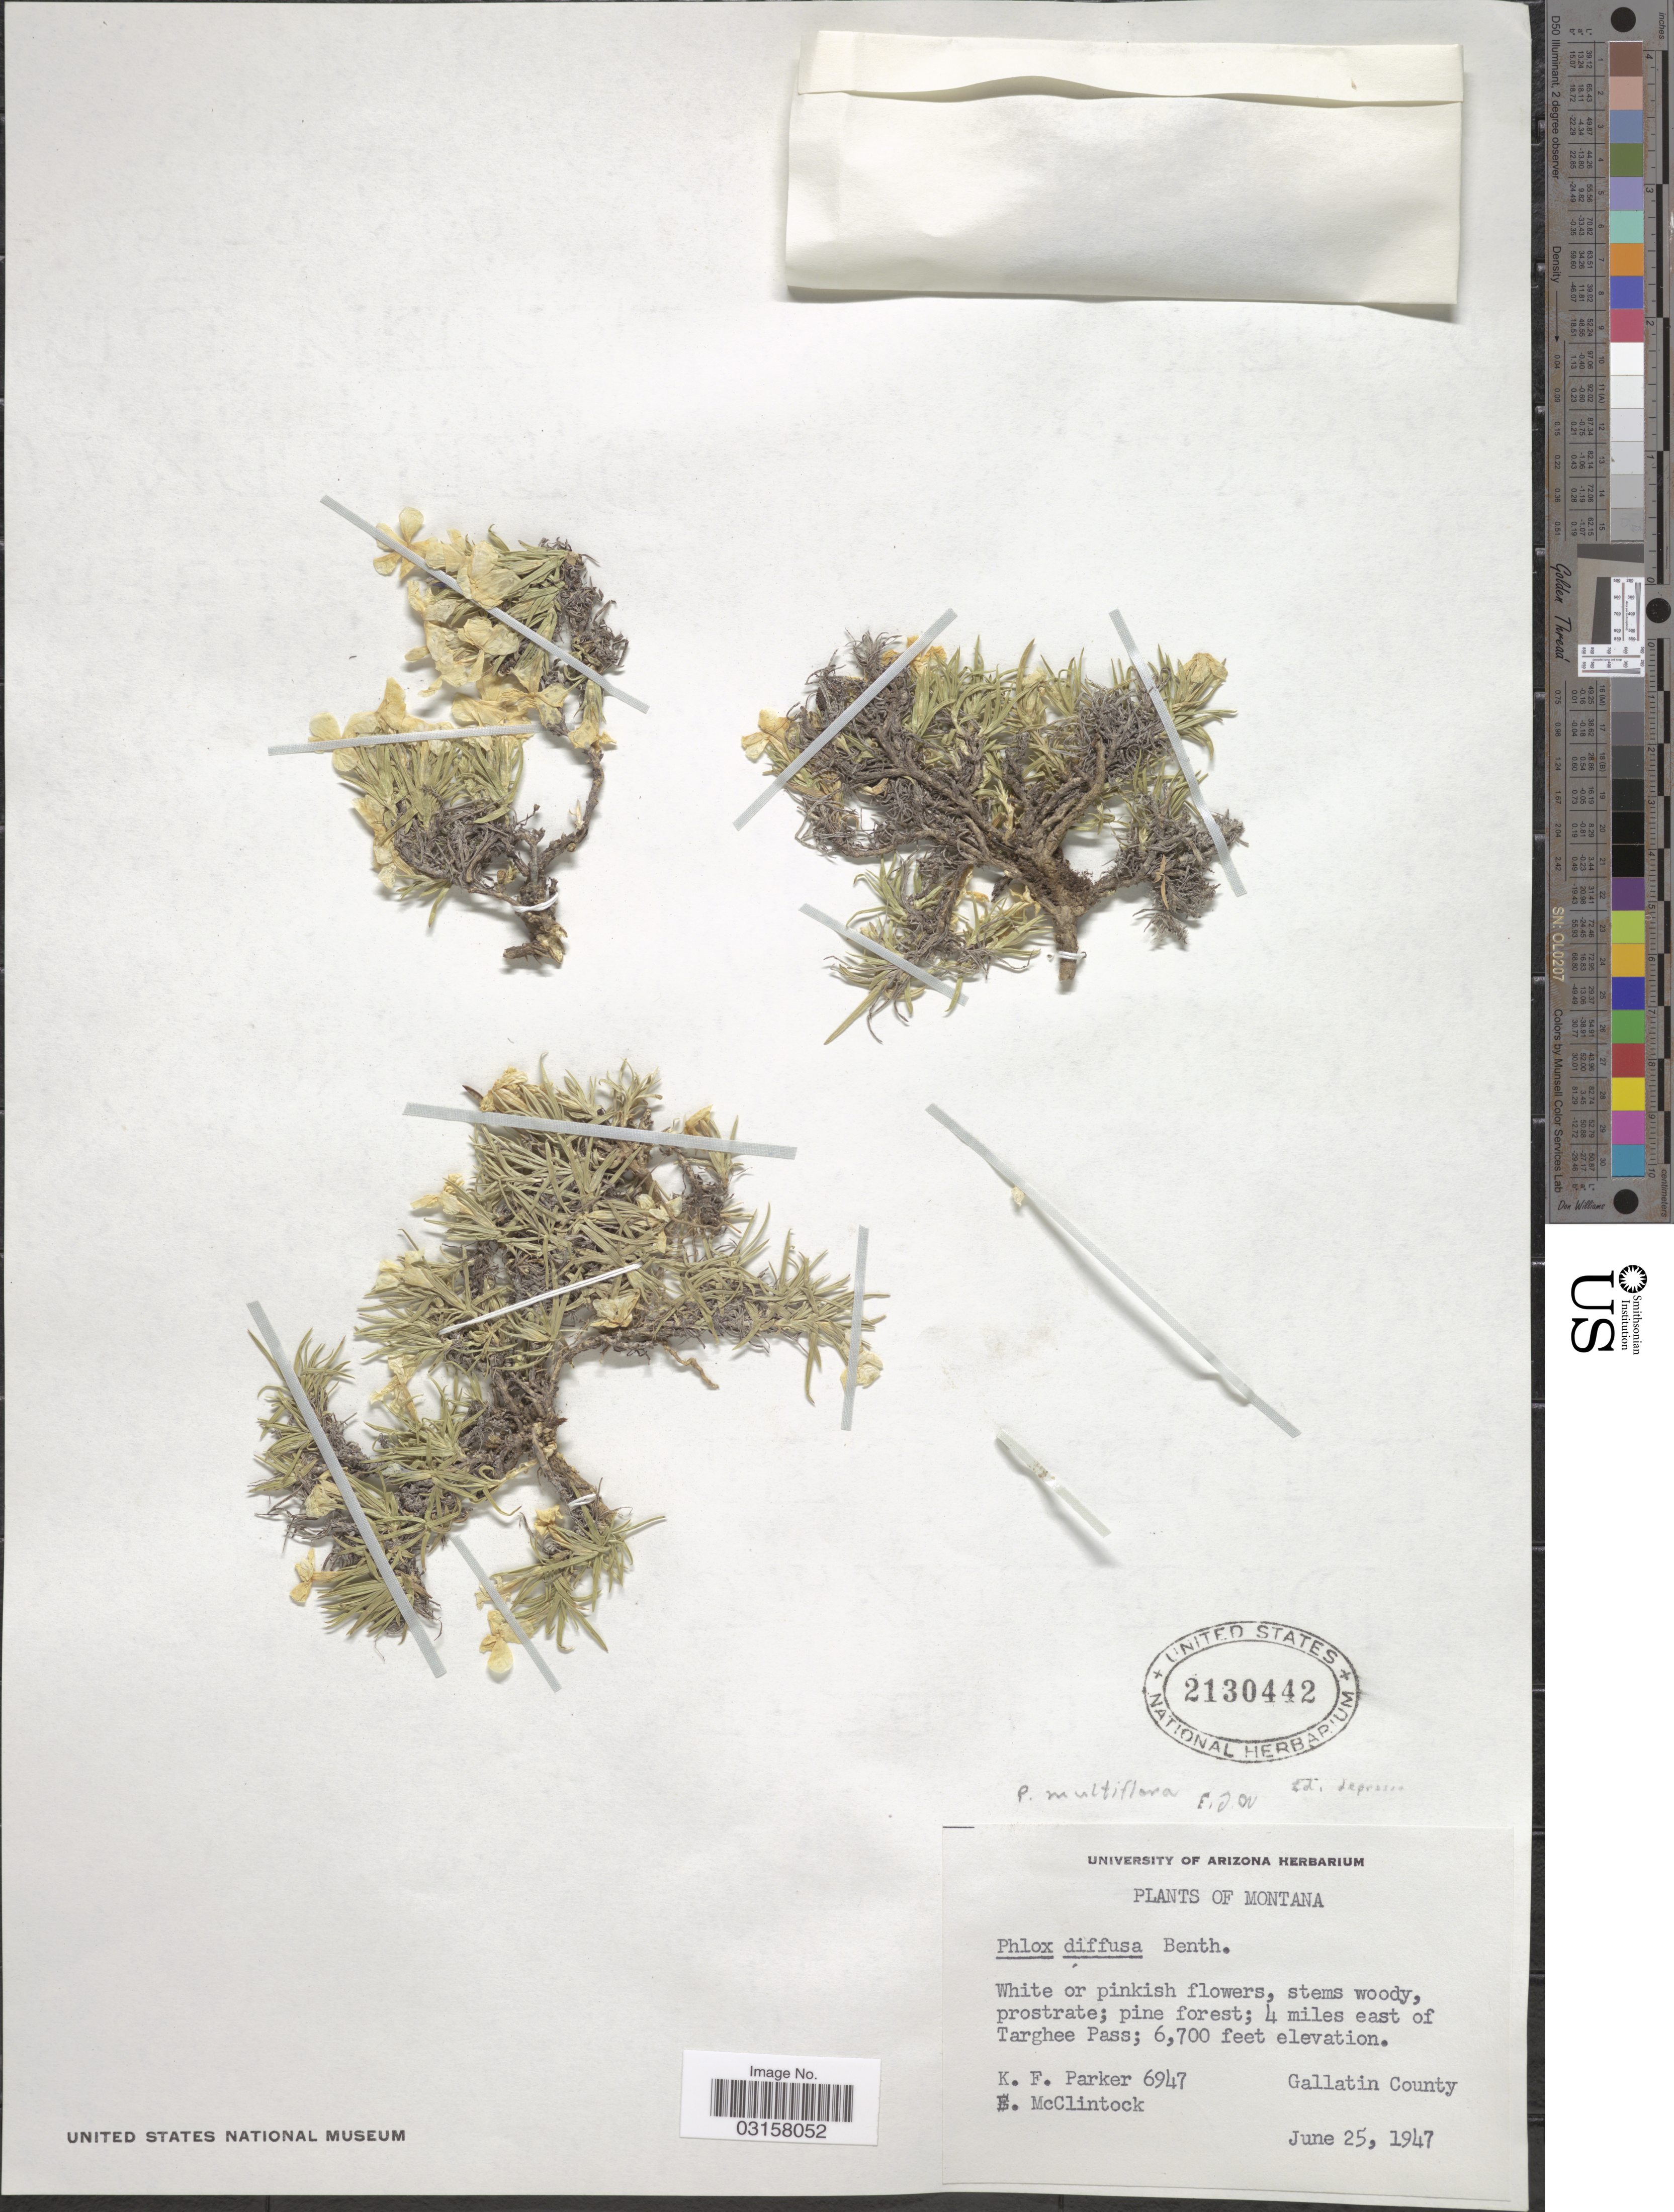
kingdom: Plantae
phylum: Tracheophyta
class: Magnoliopsida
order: Ericales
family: Polemoniaceae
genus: Phlox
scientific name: Phlox multiflora subsp. depressa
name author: (E.E. Nelson) Wherry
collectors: K. F. Parker & E. McClintock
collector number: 6947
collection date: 1947-06-25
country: United States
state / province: Montana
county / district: Gallatin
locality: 4 miles east of Targhee Pass.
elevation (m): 2042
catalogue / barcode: US 2130442